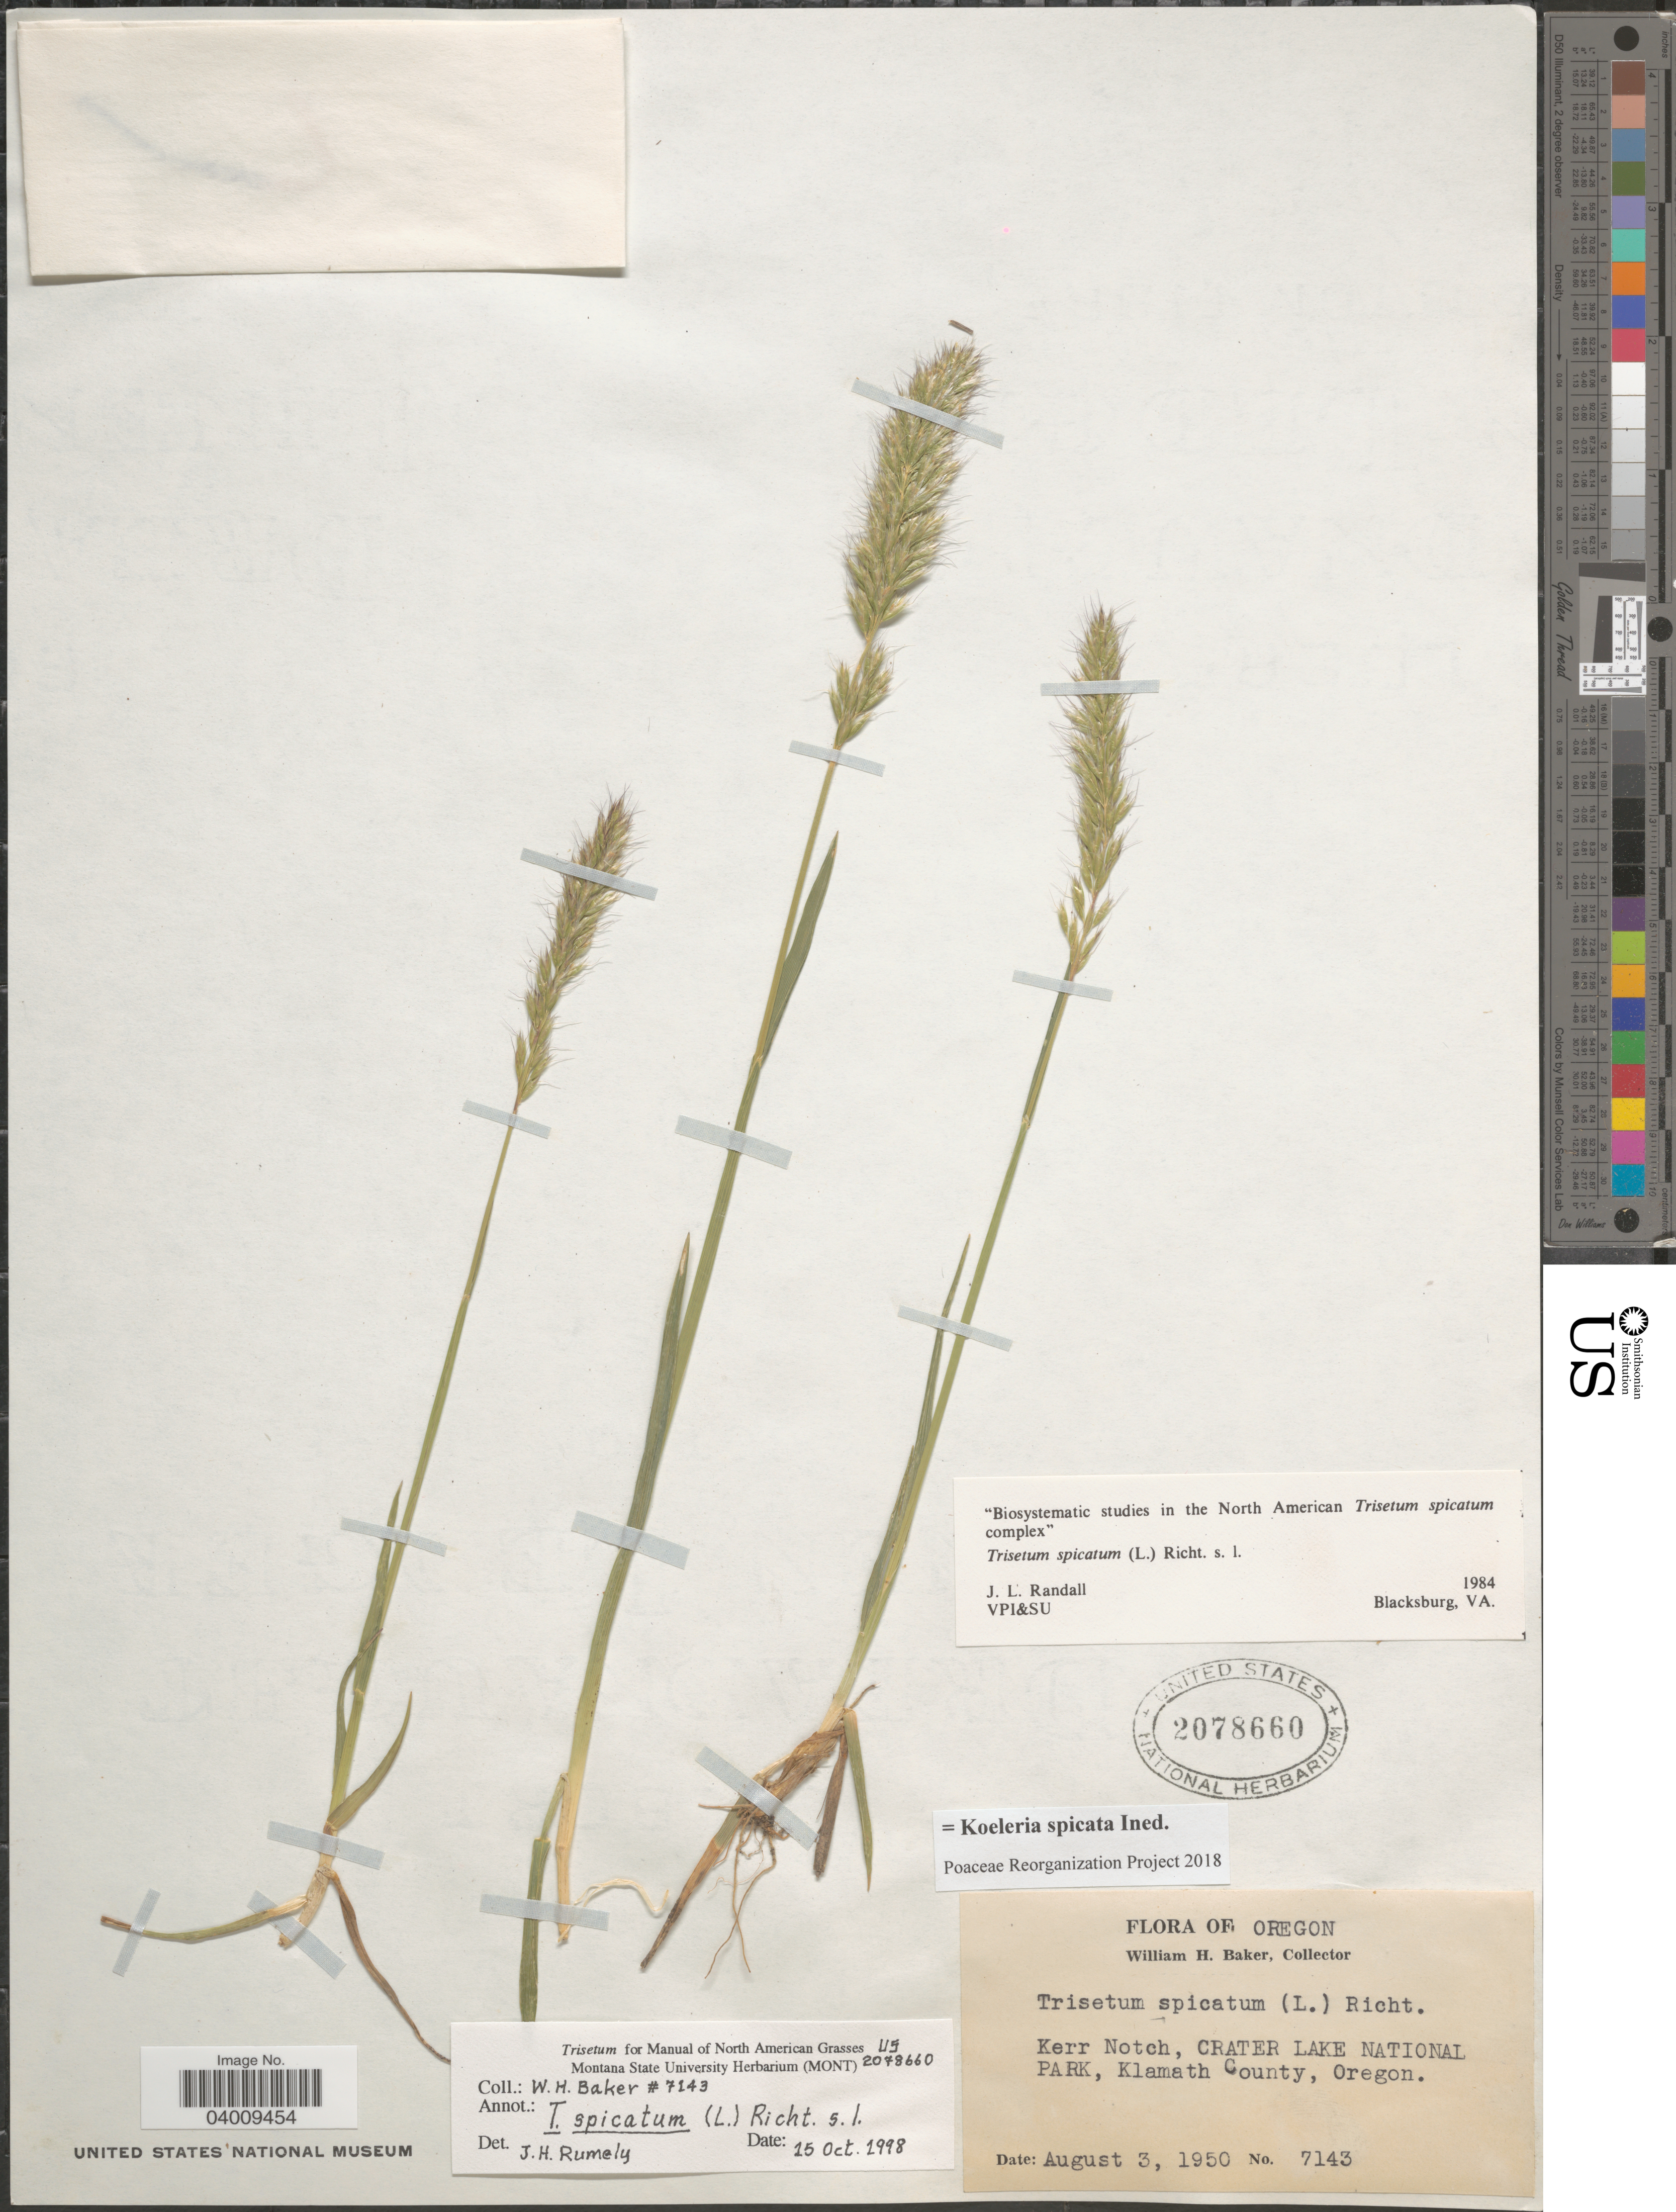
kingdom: Plantae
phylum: Tracheophyta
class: Liliopsida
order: Poales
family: Poaceae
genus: Koeleria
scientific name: Koeleria spicata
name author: (L.) Barberá et al.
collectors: W. H. Baker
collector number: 7143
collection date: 1950-08-03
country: United States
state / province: Oregon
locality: Kerr Notch, Crater Lake National Park, Klamath County.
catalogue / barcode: US 2078660